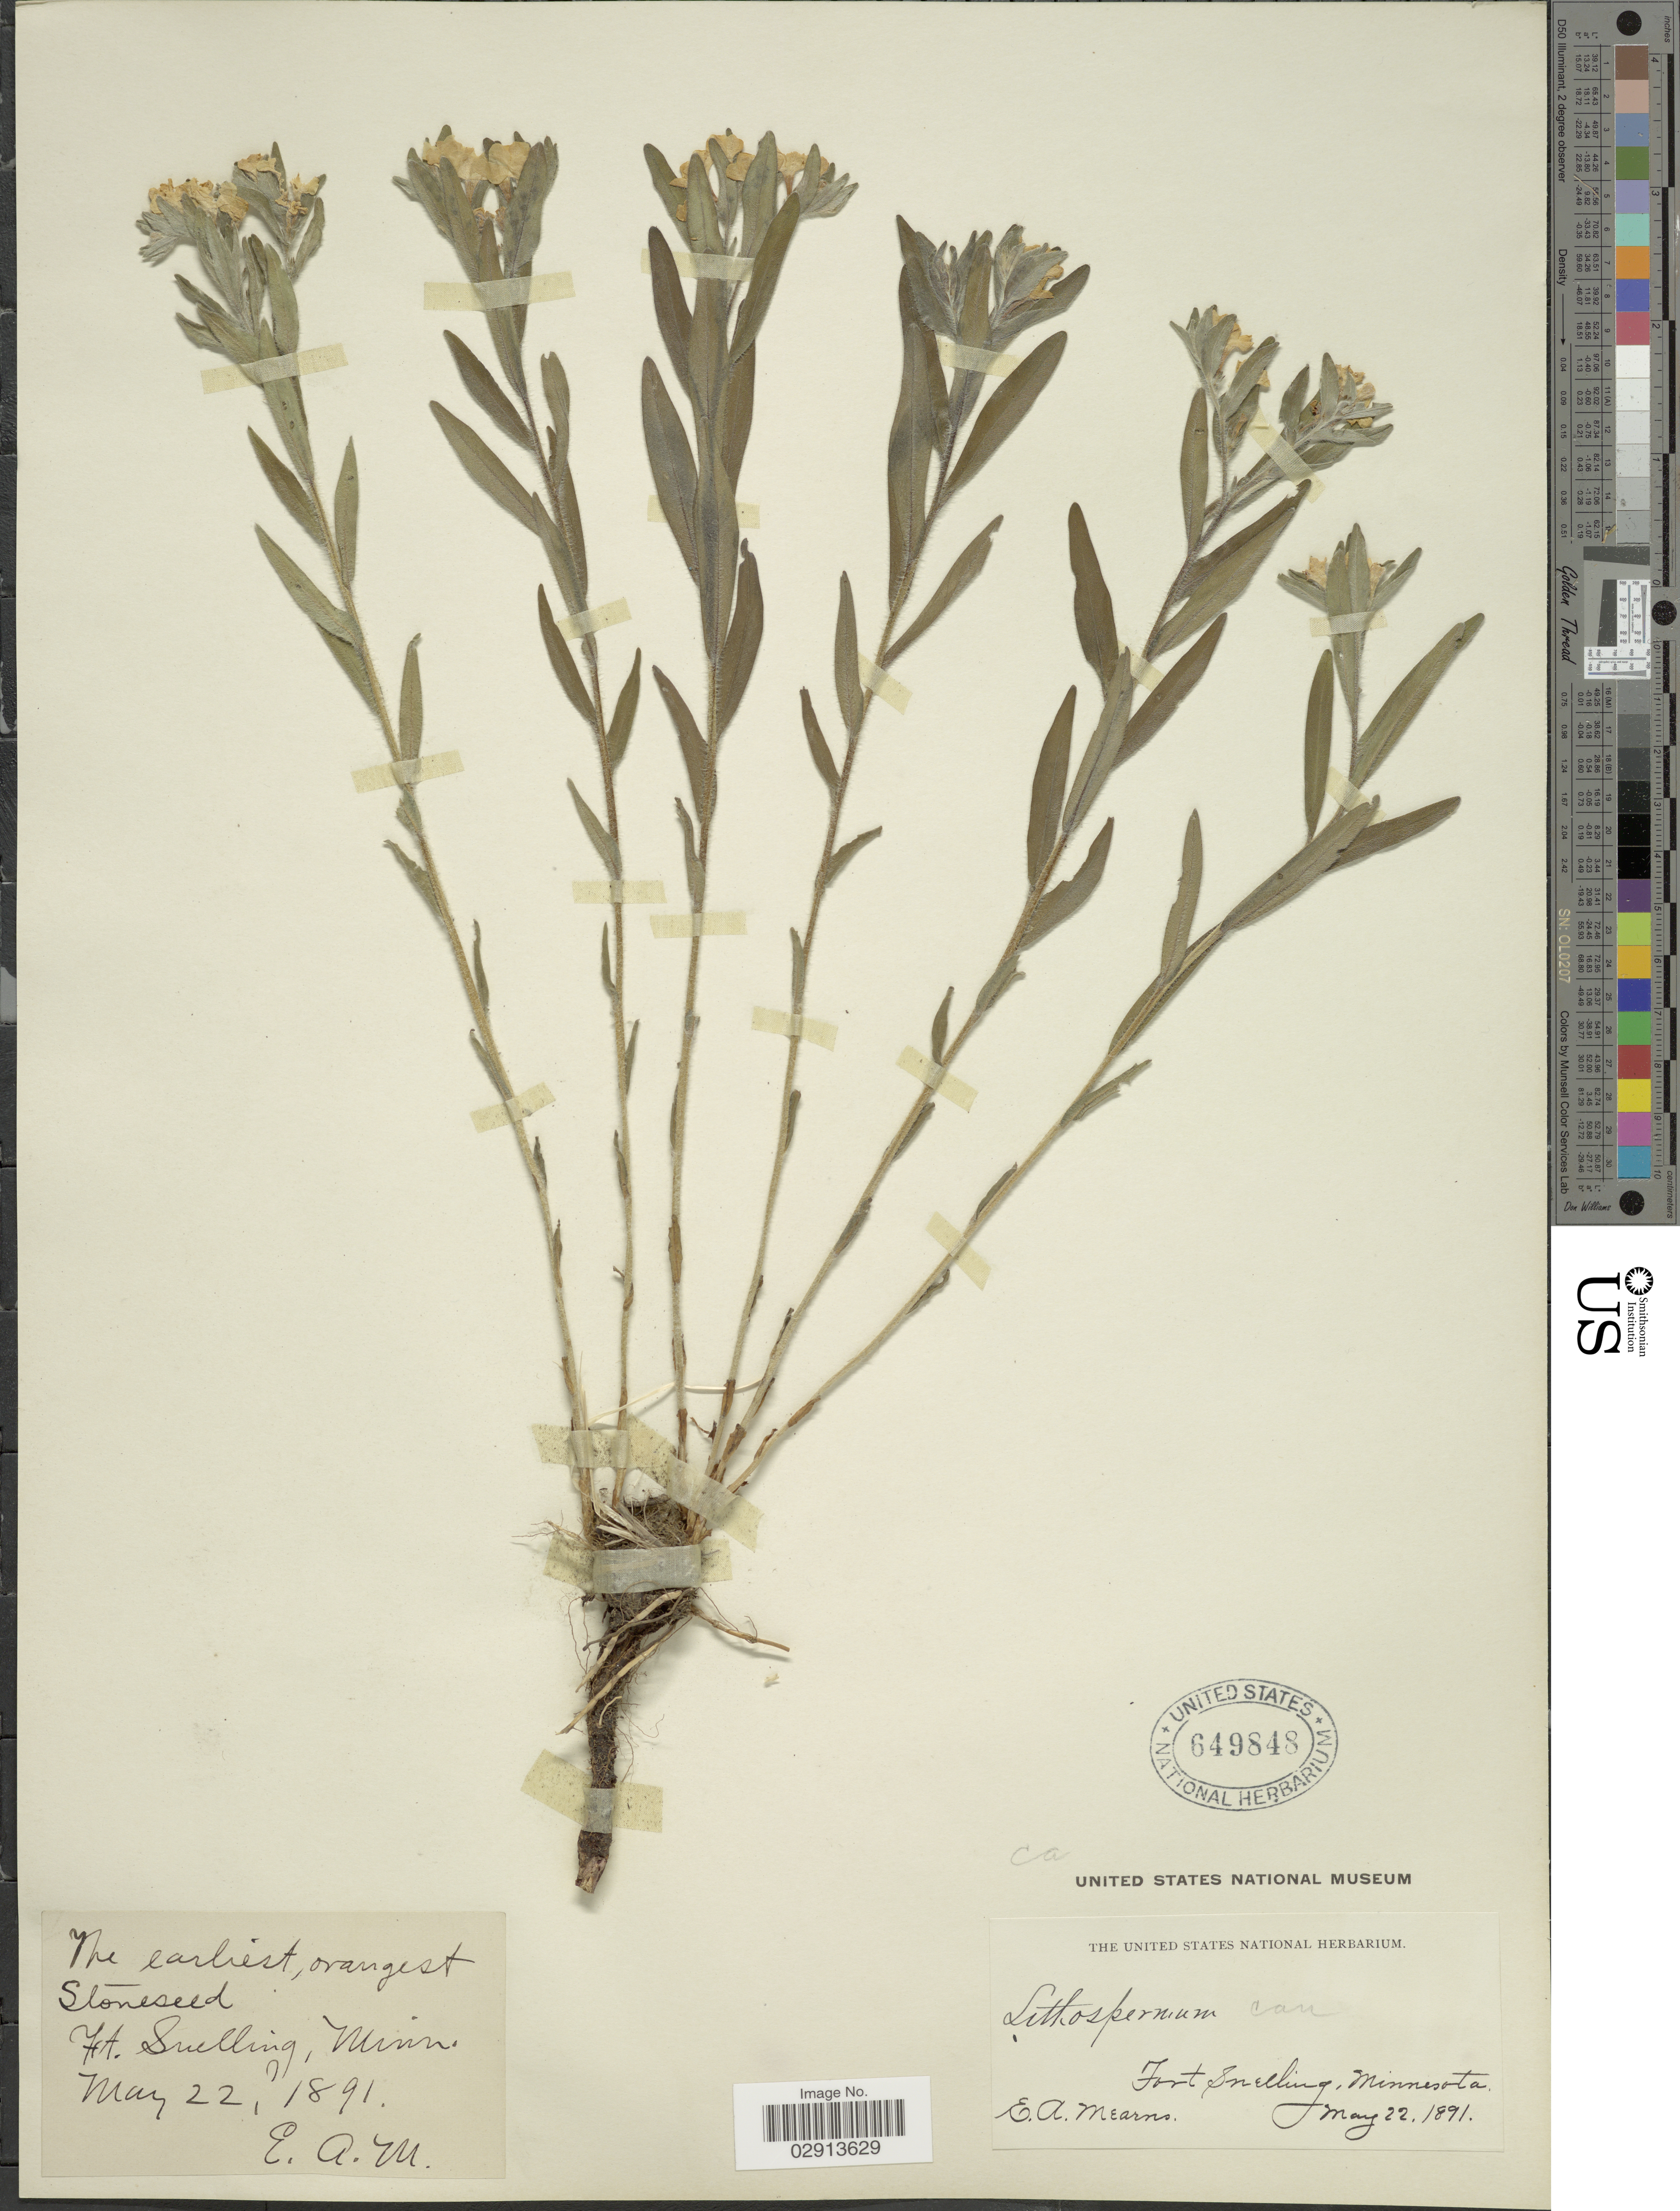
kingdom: Plantae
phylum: Tracheophyta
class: Magnoliopsida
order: Boraginales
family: Boraginaceae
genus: Lithospermum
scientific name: Lithospermum canescens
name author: (Michx.) Lehm.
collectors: E. A. Mearns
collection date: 1891-05-22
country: United States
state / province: Minnesota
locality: Fort Snelling.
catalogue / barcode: US 649848